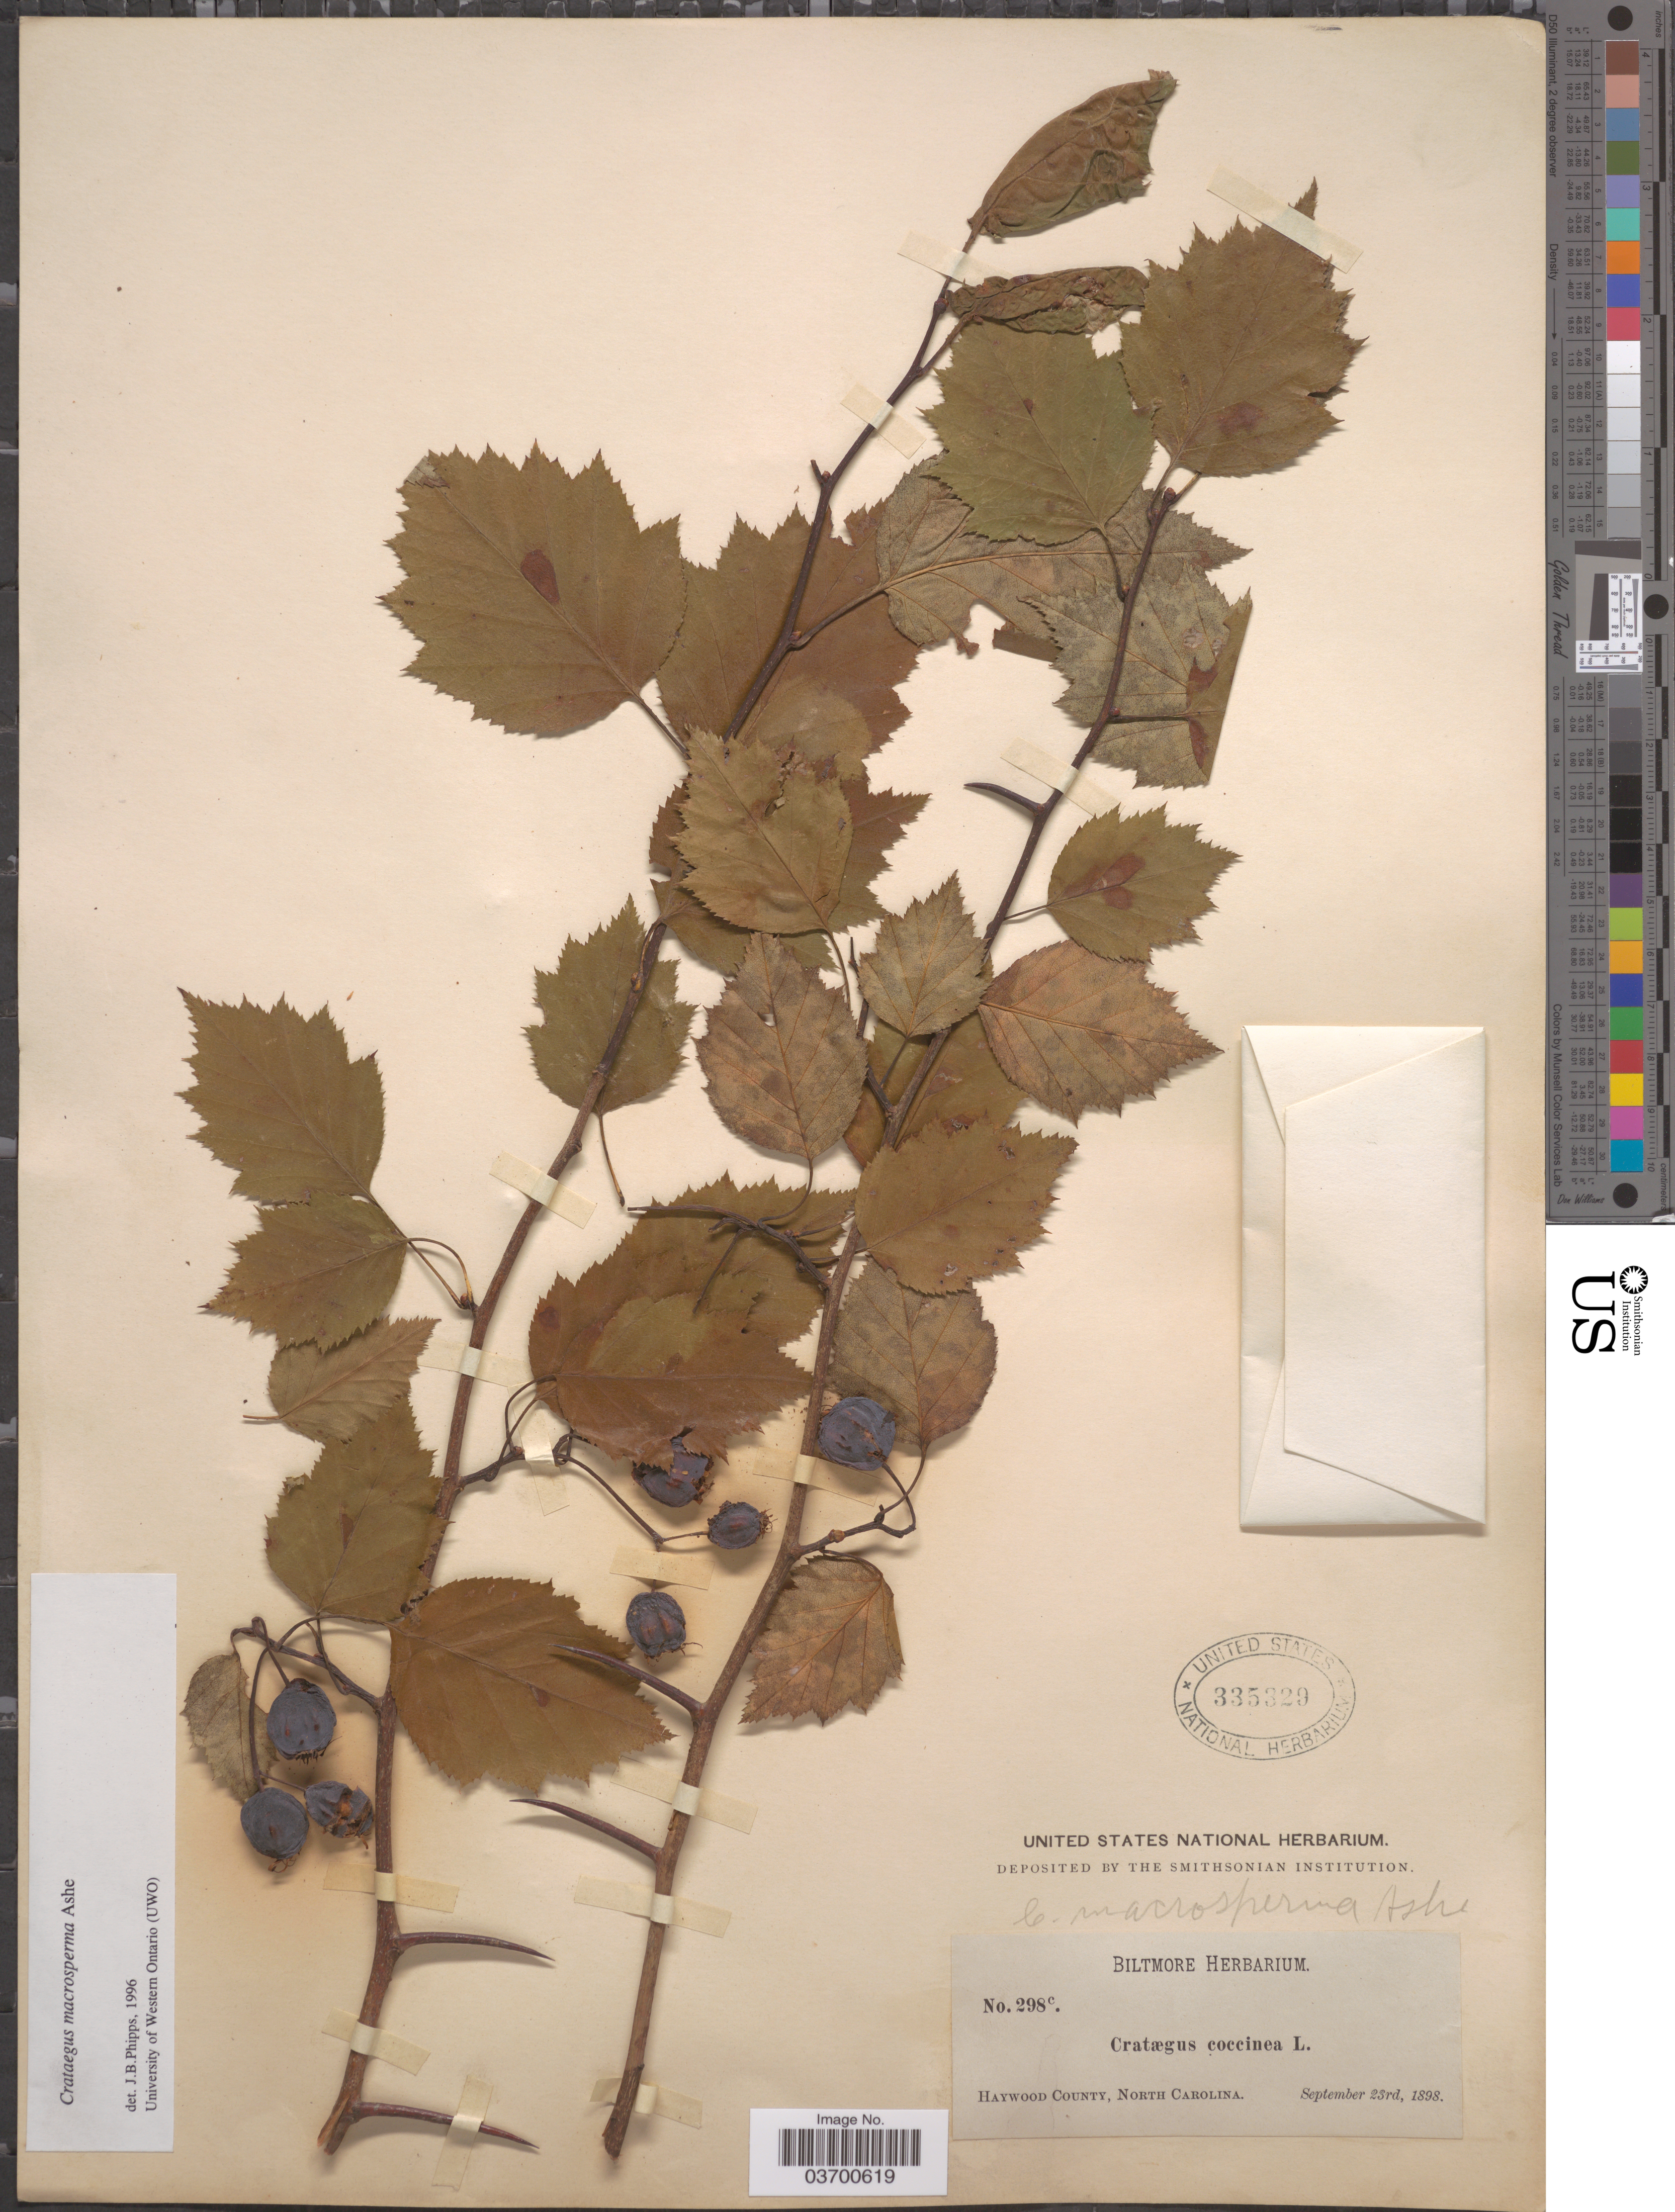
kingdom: Plantae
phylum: Tracheophyta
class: Magnoliopsida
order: Rosales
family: Rosaceae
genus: Crataegus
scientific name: Crataegus macrosperma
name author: Ashe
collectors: ex herb. Biltmore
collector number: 298c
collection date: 1898-09-23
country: United States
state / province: North Carolina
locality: Haywood County.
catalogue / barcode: US 335329